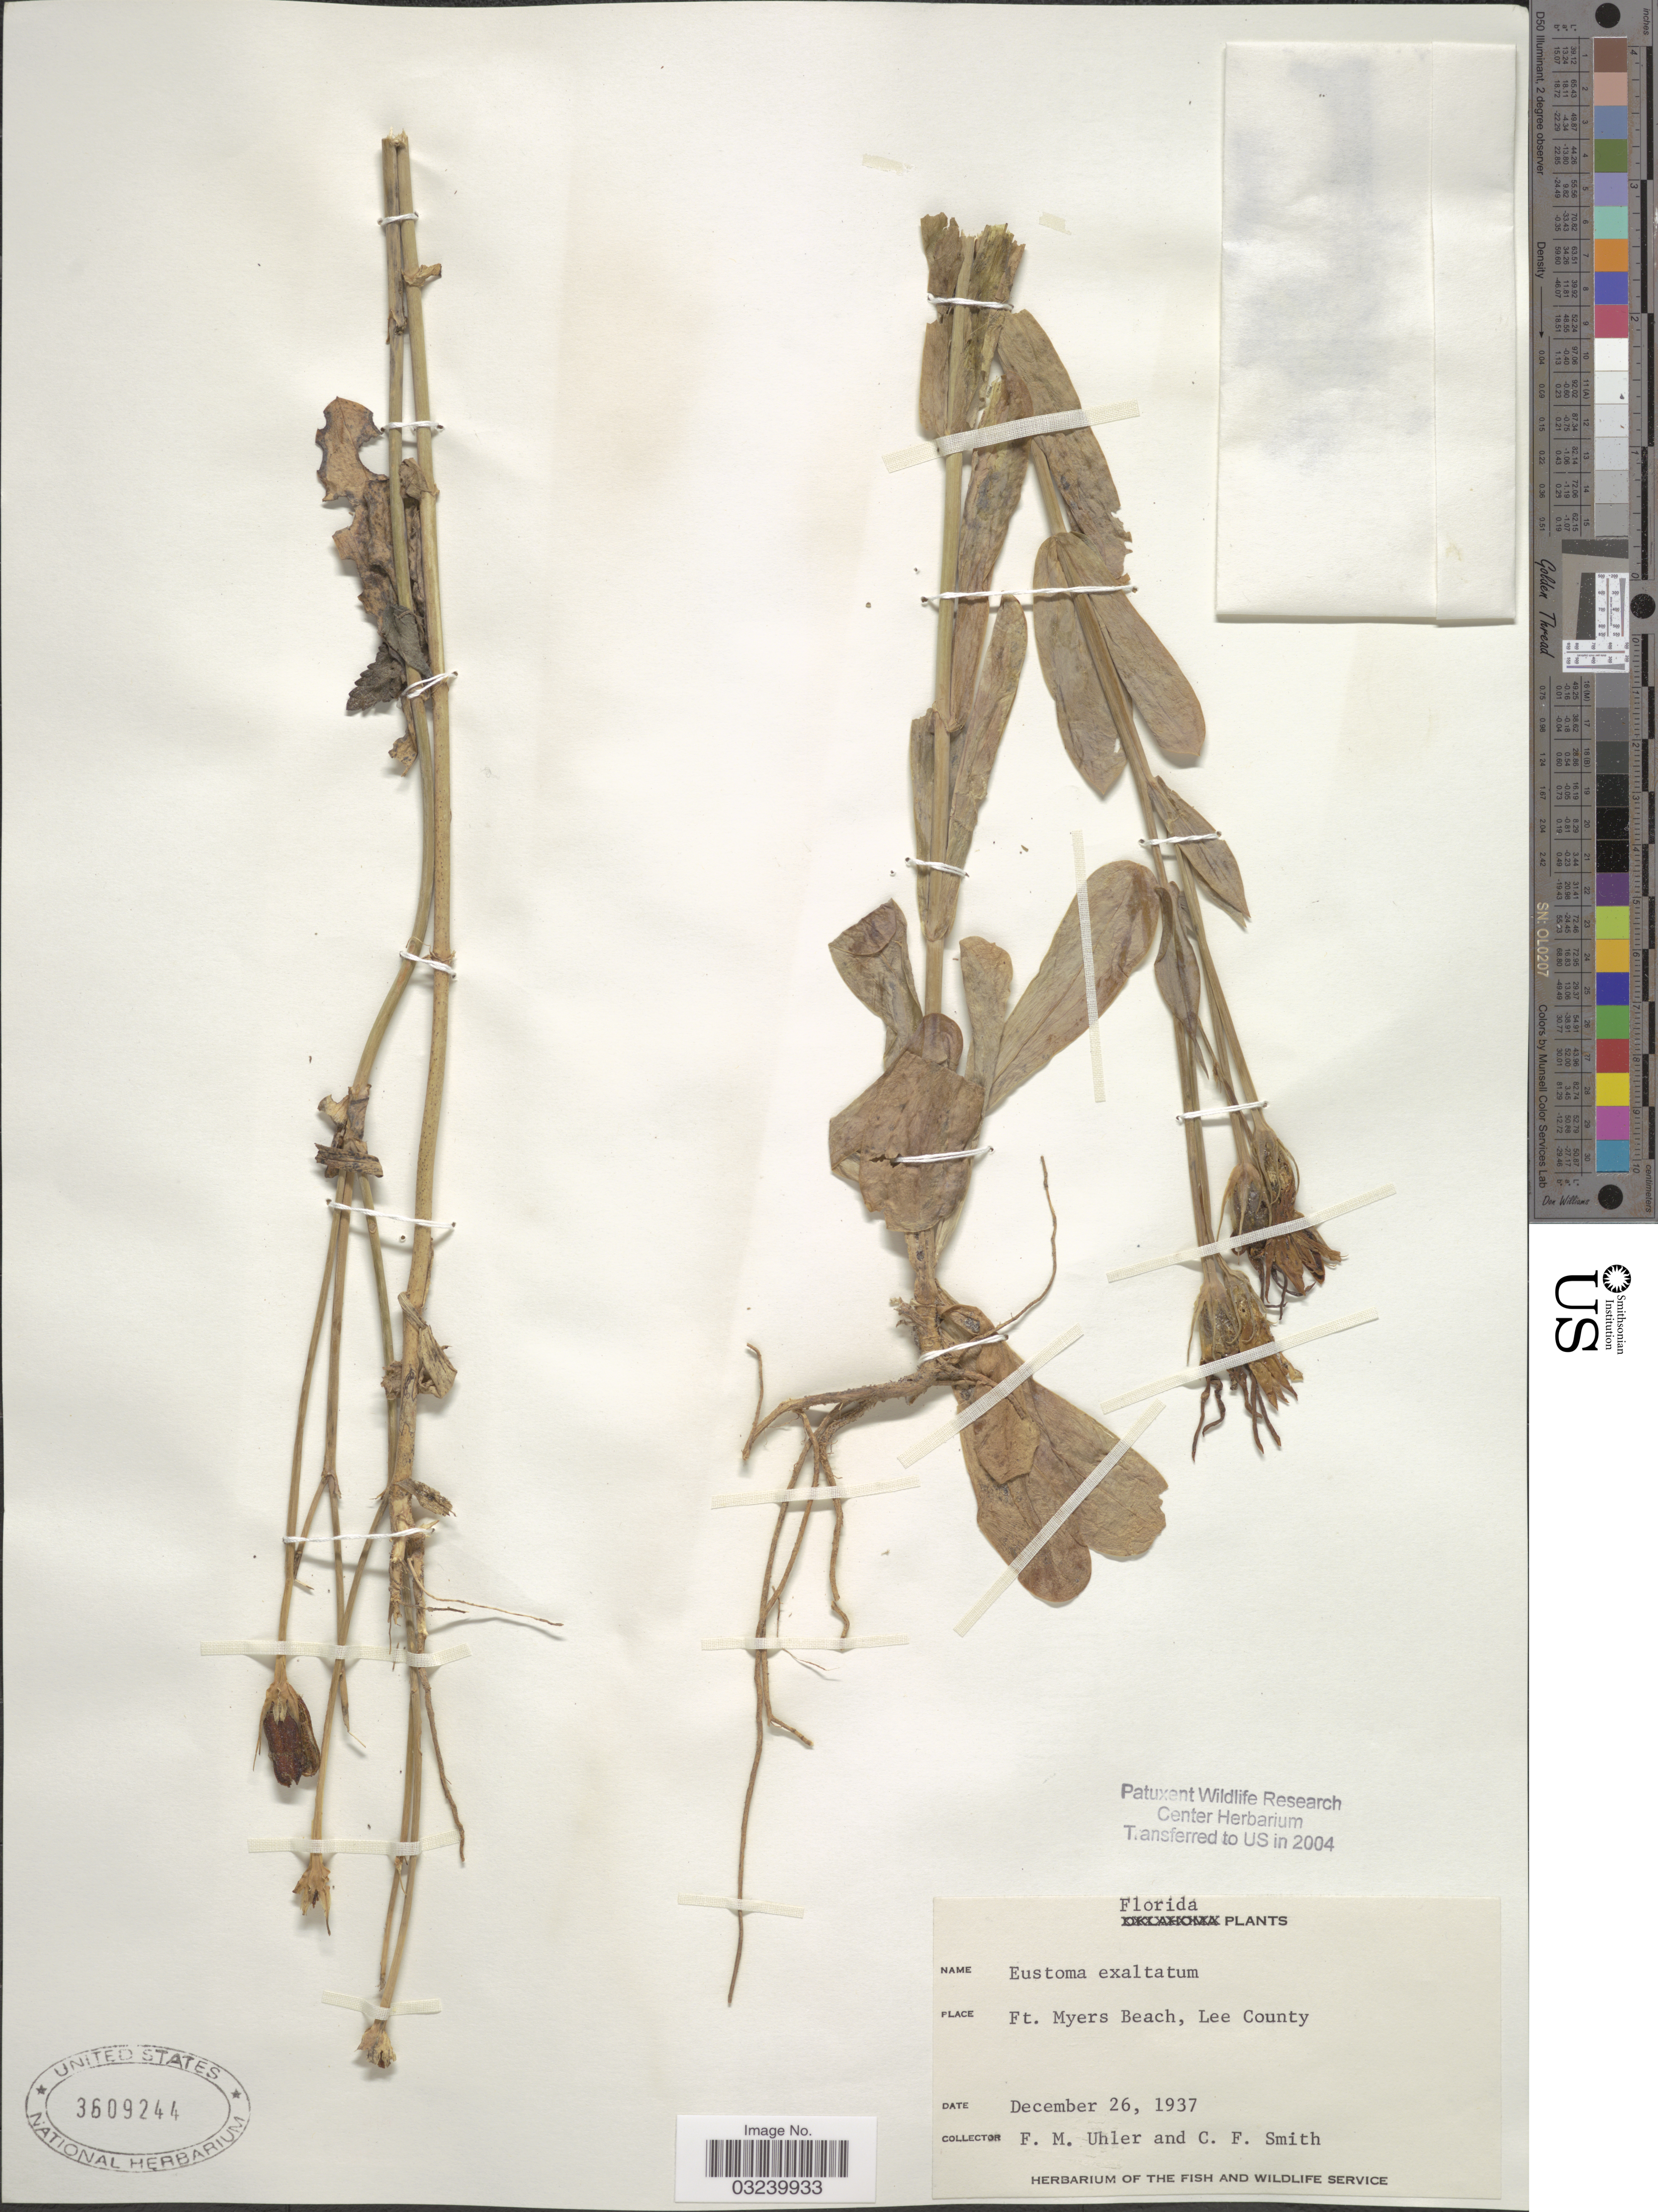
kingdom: Plantae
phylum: Tracheophyta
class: Magnoliopsida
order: Gentianales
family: Gentianaceae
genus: Eustoma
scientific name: Eustoma exaltatum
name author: (L.) Salisb. ex Don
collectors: F. M. Uhler & C. F. Smith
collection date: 1937-12-26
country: United States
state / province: Florida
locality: Ft. Myers Beach, Lee County.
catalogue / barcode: US 3609244